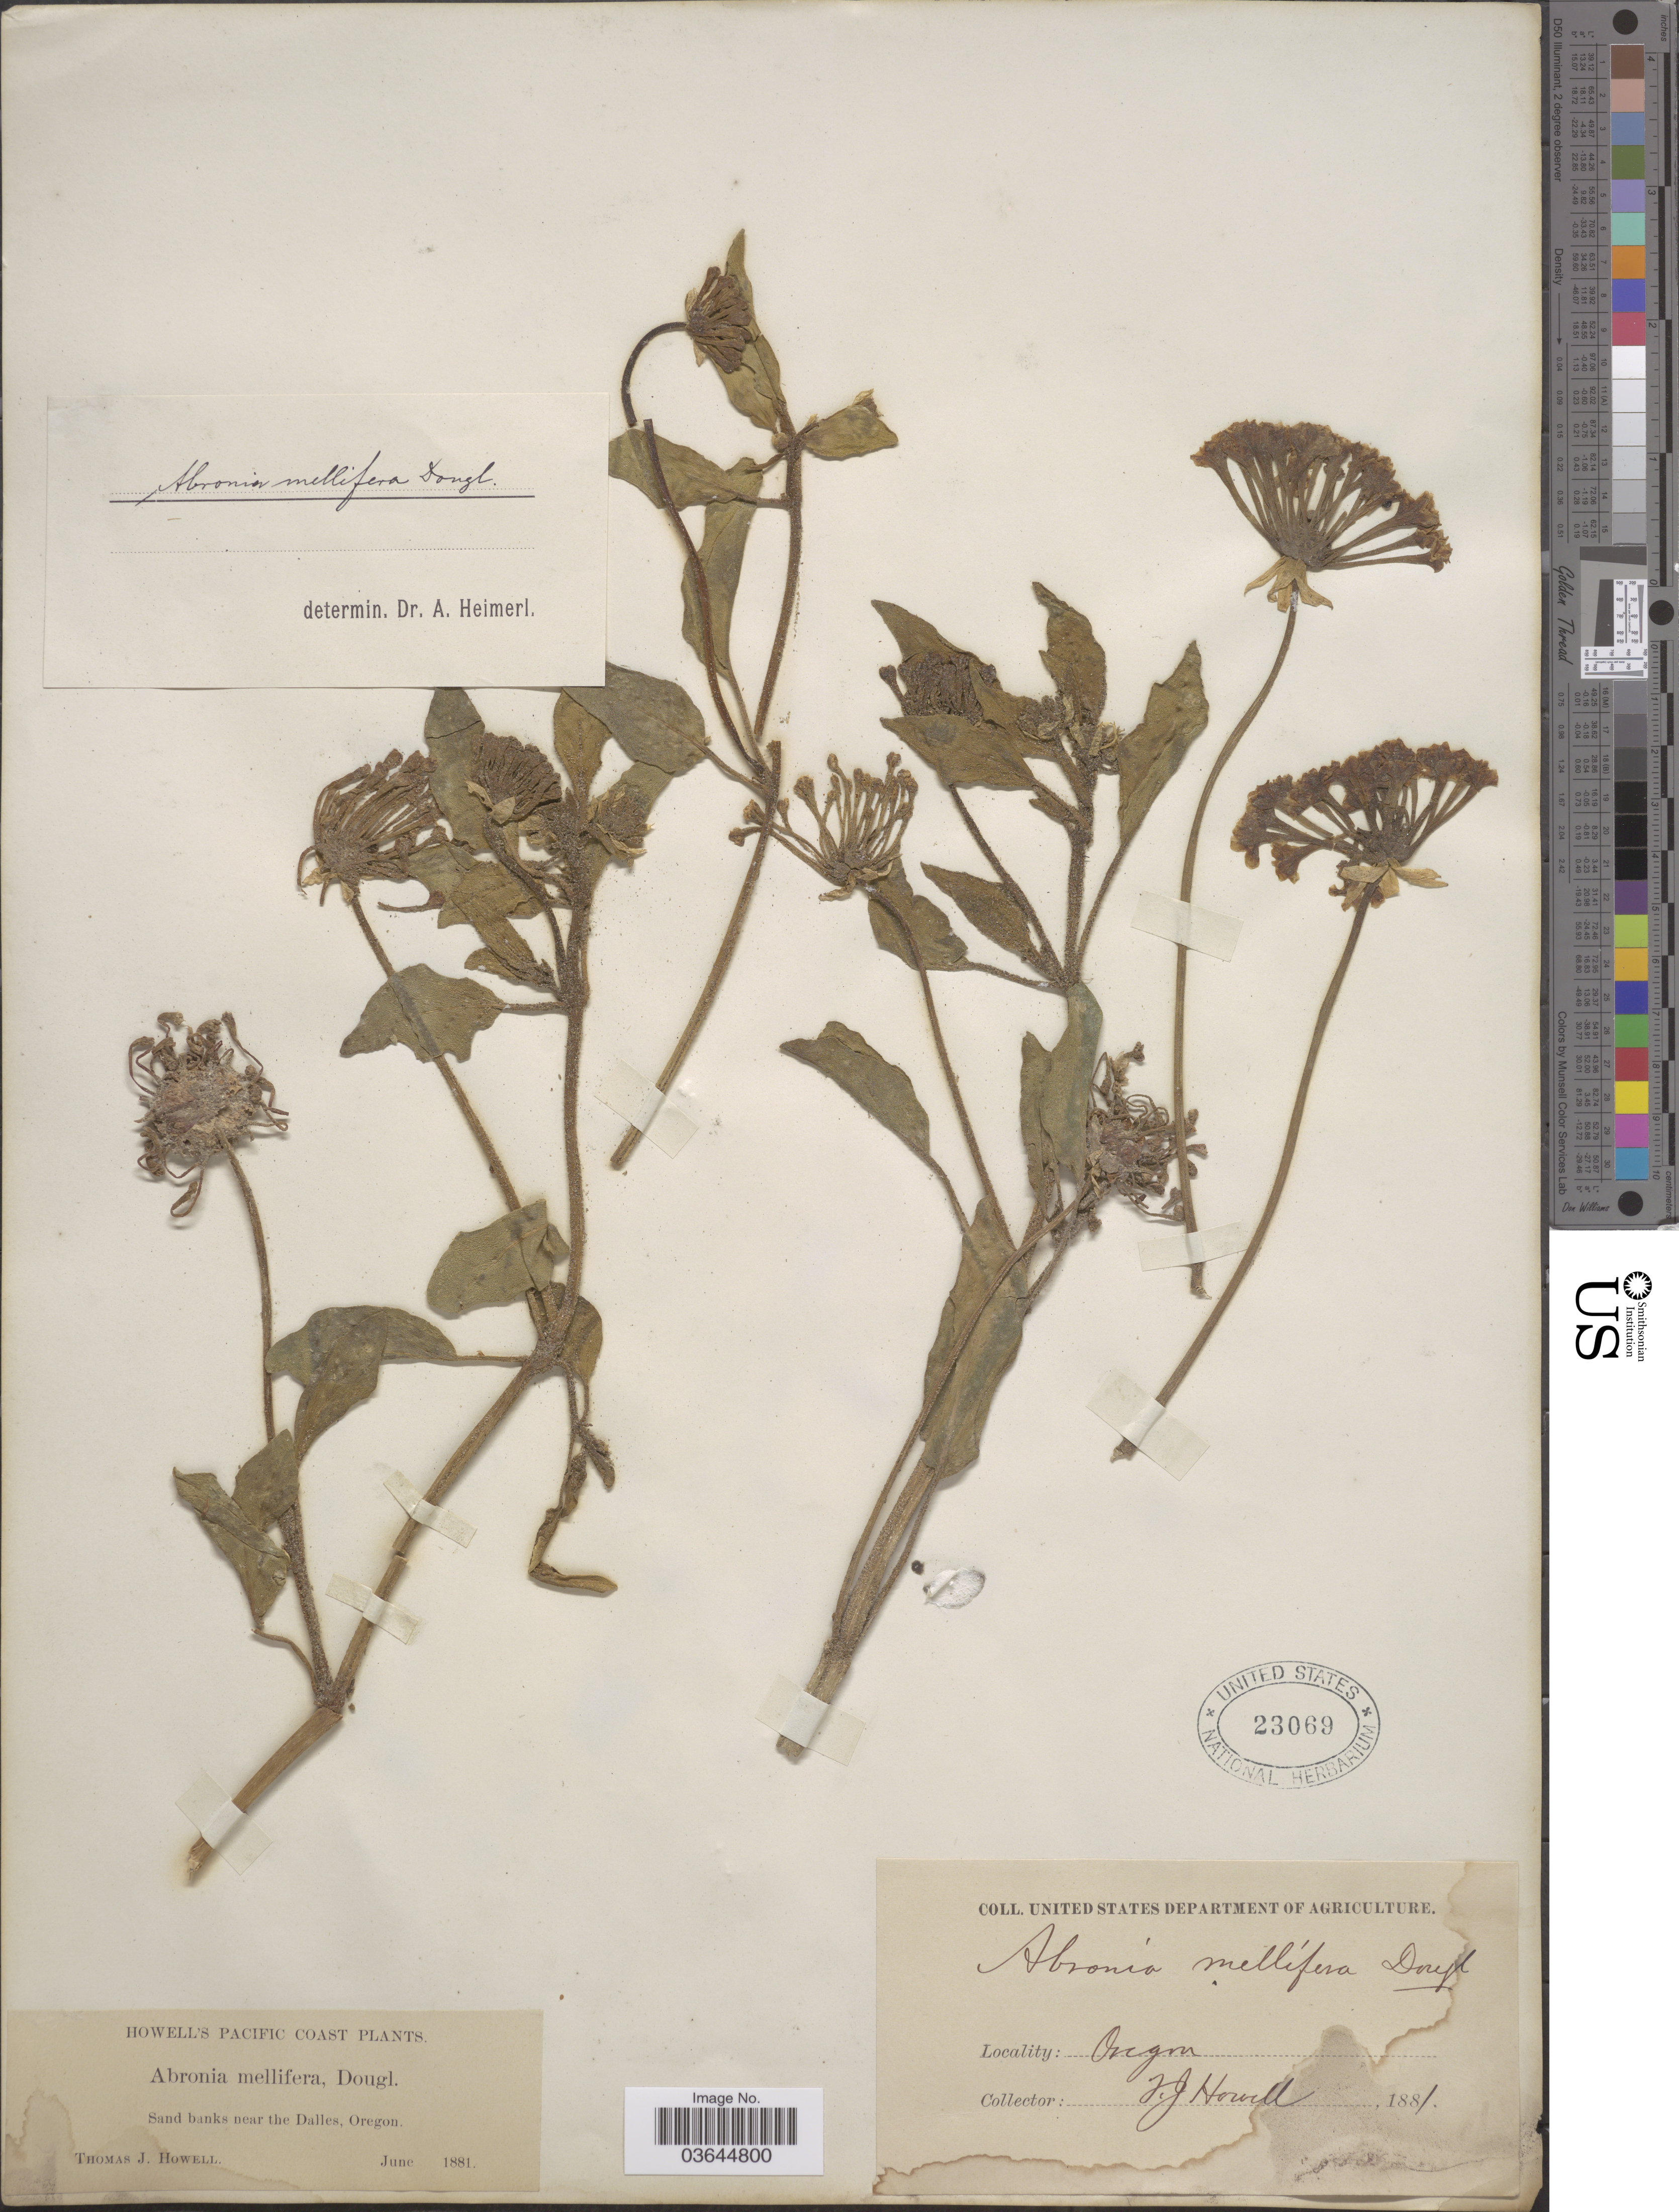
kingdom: Plantae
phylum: Tracheophyta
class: Magnoliopsida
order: Caryophyllales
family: Nyctaginaceae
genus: Abronia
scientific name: Abronia mellifera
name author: Douglas ex Hook.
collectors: T. J. Howell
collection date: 1881-06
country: United States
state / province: Oregon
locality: Pacific Coast. Sand banks near the Dalles.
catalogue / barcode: US 23069